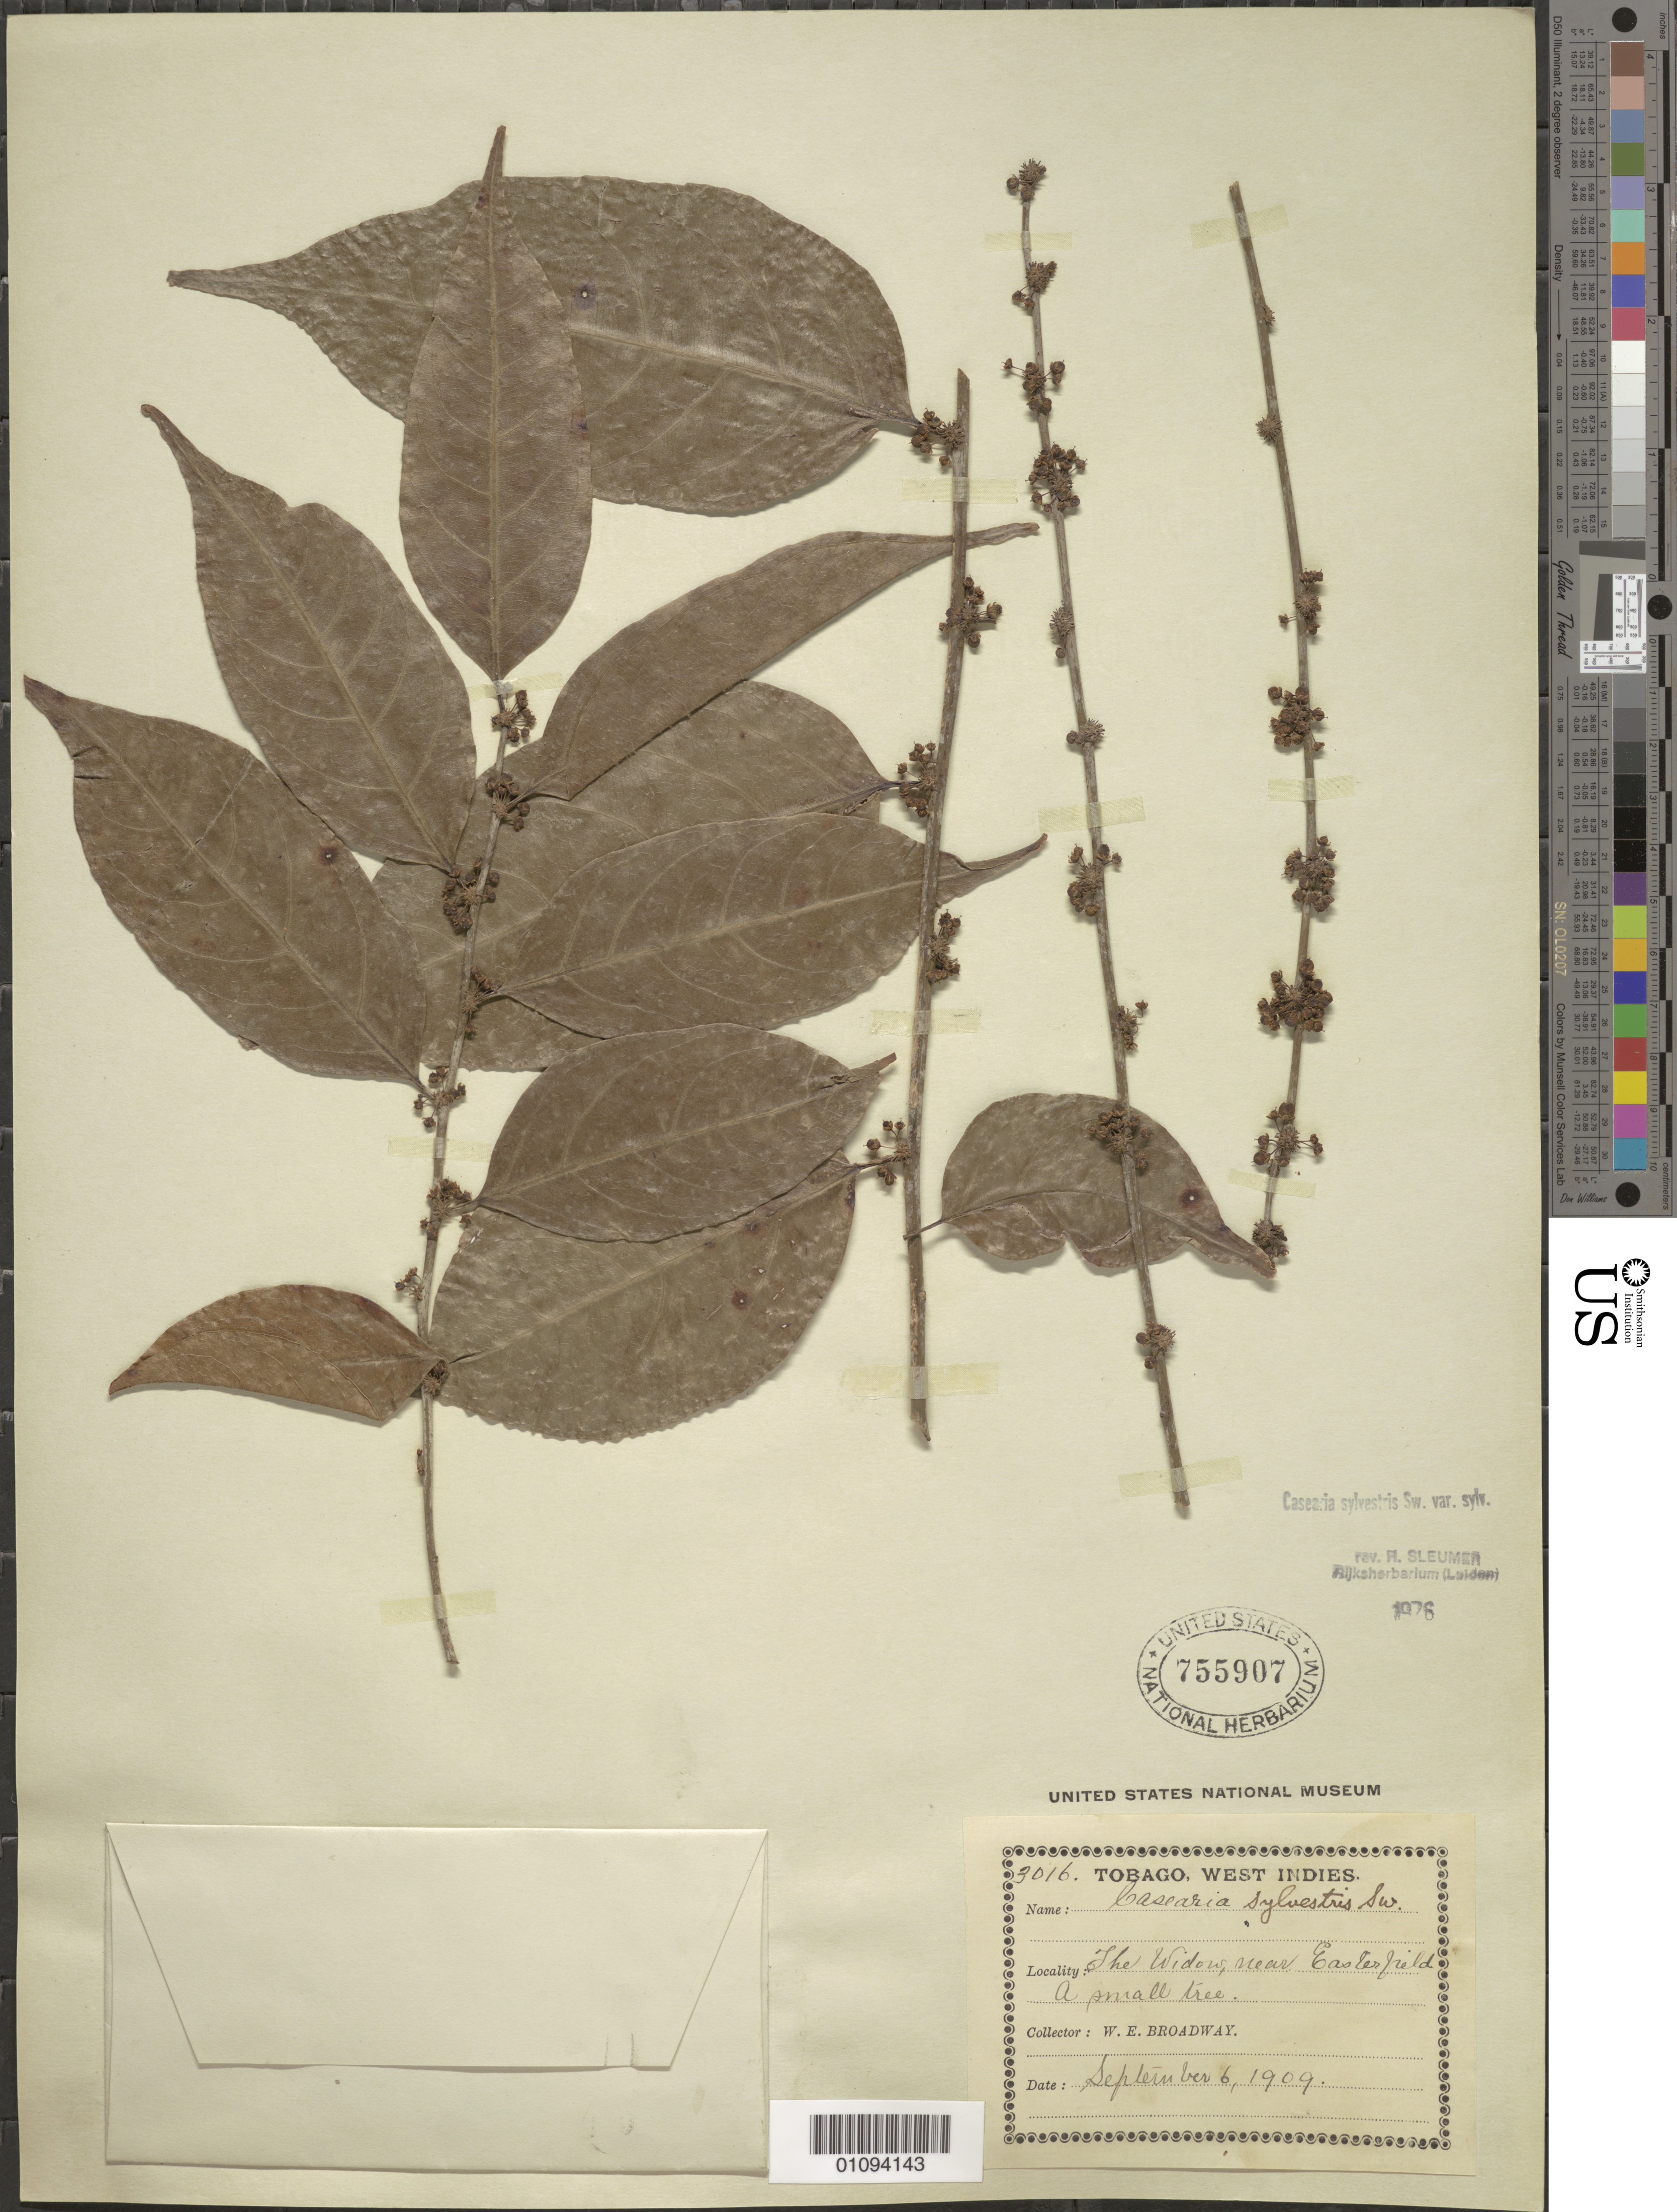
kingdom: Plantae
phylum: Tracheophyta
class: Magnoliopsida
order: Malpighiales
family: Salicaceae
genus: Casearia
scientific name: Casearia sylvestris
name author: Sw.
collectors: W. E. Broadway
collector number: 3016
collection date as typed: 06 Sep 1909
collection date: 1909-09-06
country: Trinidad and Tobago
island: Tobago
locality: The Widows, near Easterfield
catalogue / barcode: US 755907